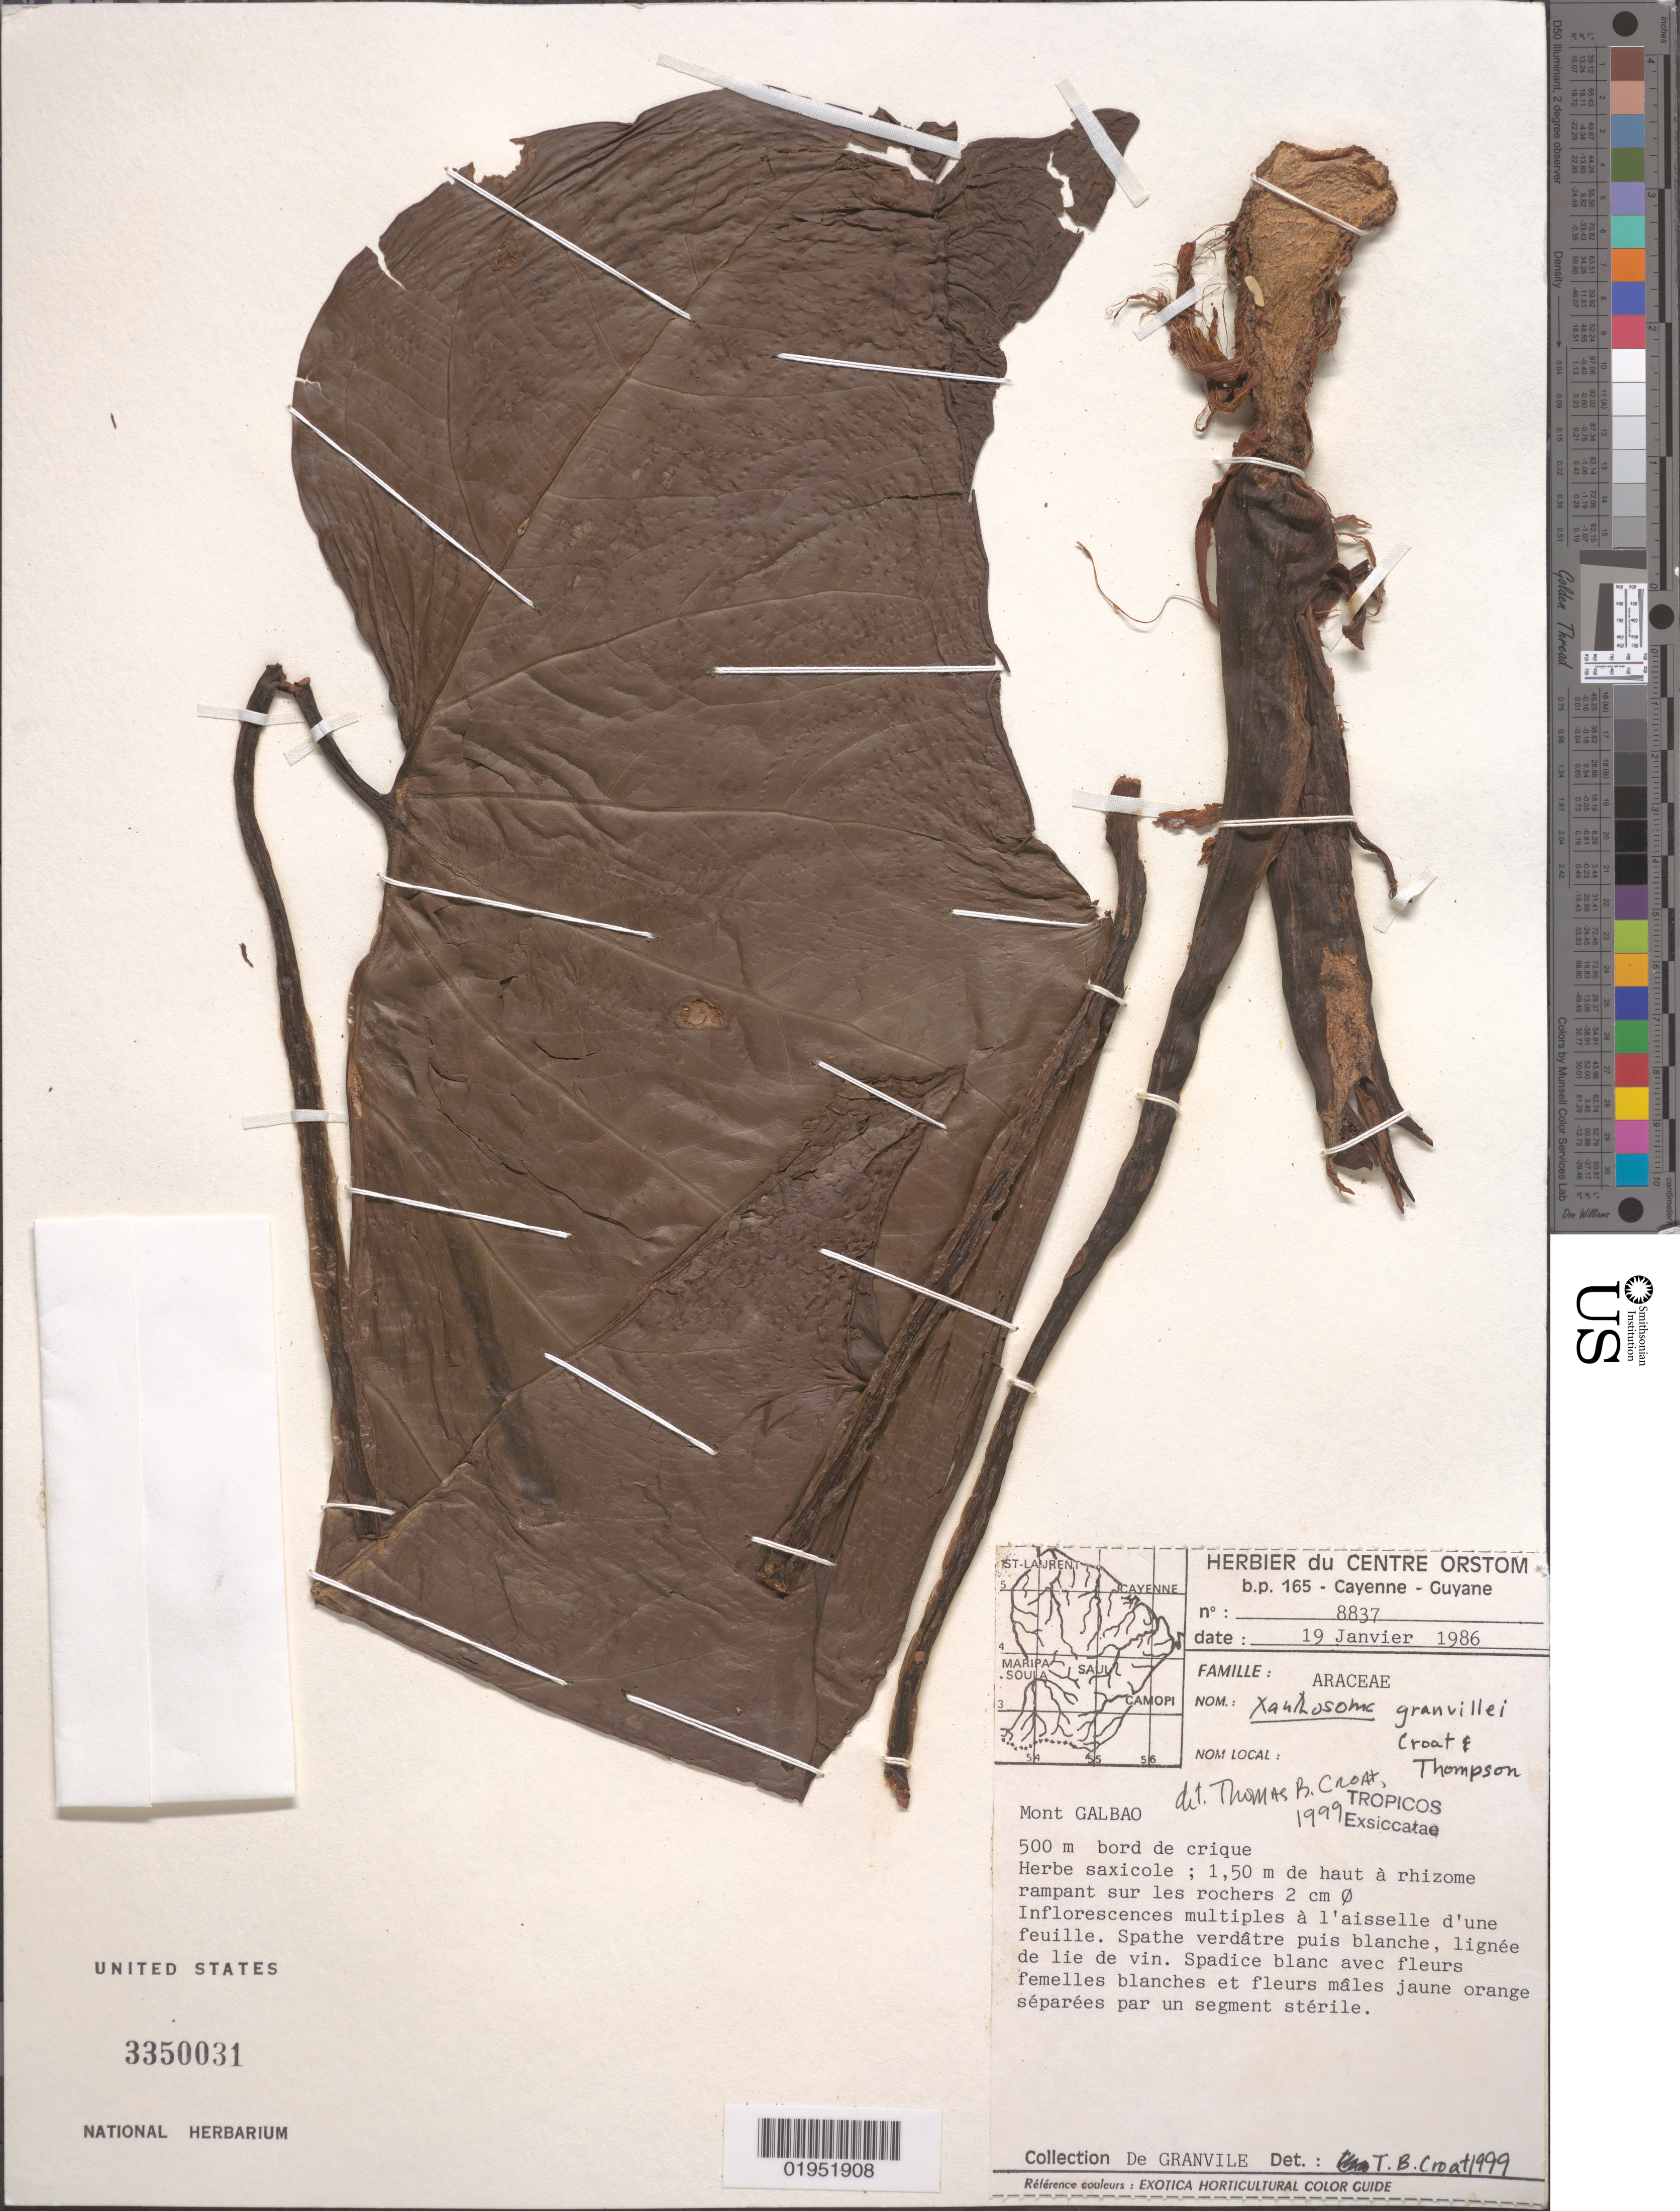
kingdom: Plantae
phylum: Tracheophyta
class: Liliopsida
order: Alismatales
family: Araceae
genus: Xanthosoma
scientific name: Xanthosoma granvillei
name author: Croat & S.A. Thomps.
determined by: Croat, Thomas B., Missouri Botanical Garden (MO)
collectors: J.-J. de Granville, C. Feuillet, L. Hollenberg, O. Poncy & M. S. Sangrey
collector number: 8837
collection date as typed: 19-Jan-86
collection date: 1986-01-19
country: French Guiana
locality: Mont Galbao. Secteur Est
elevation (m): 500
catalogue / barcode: US 3350031